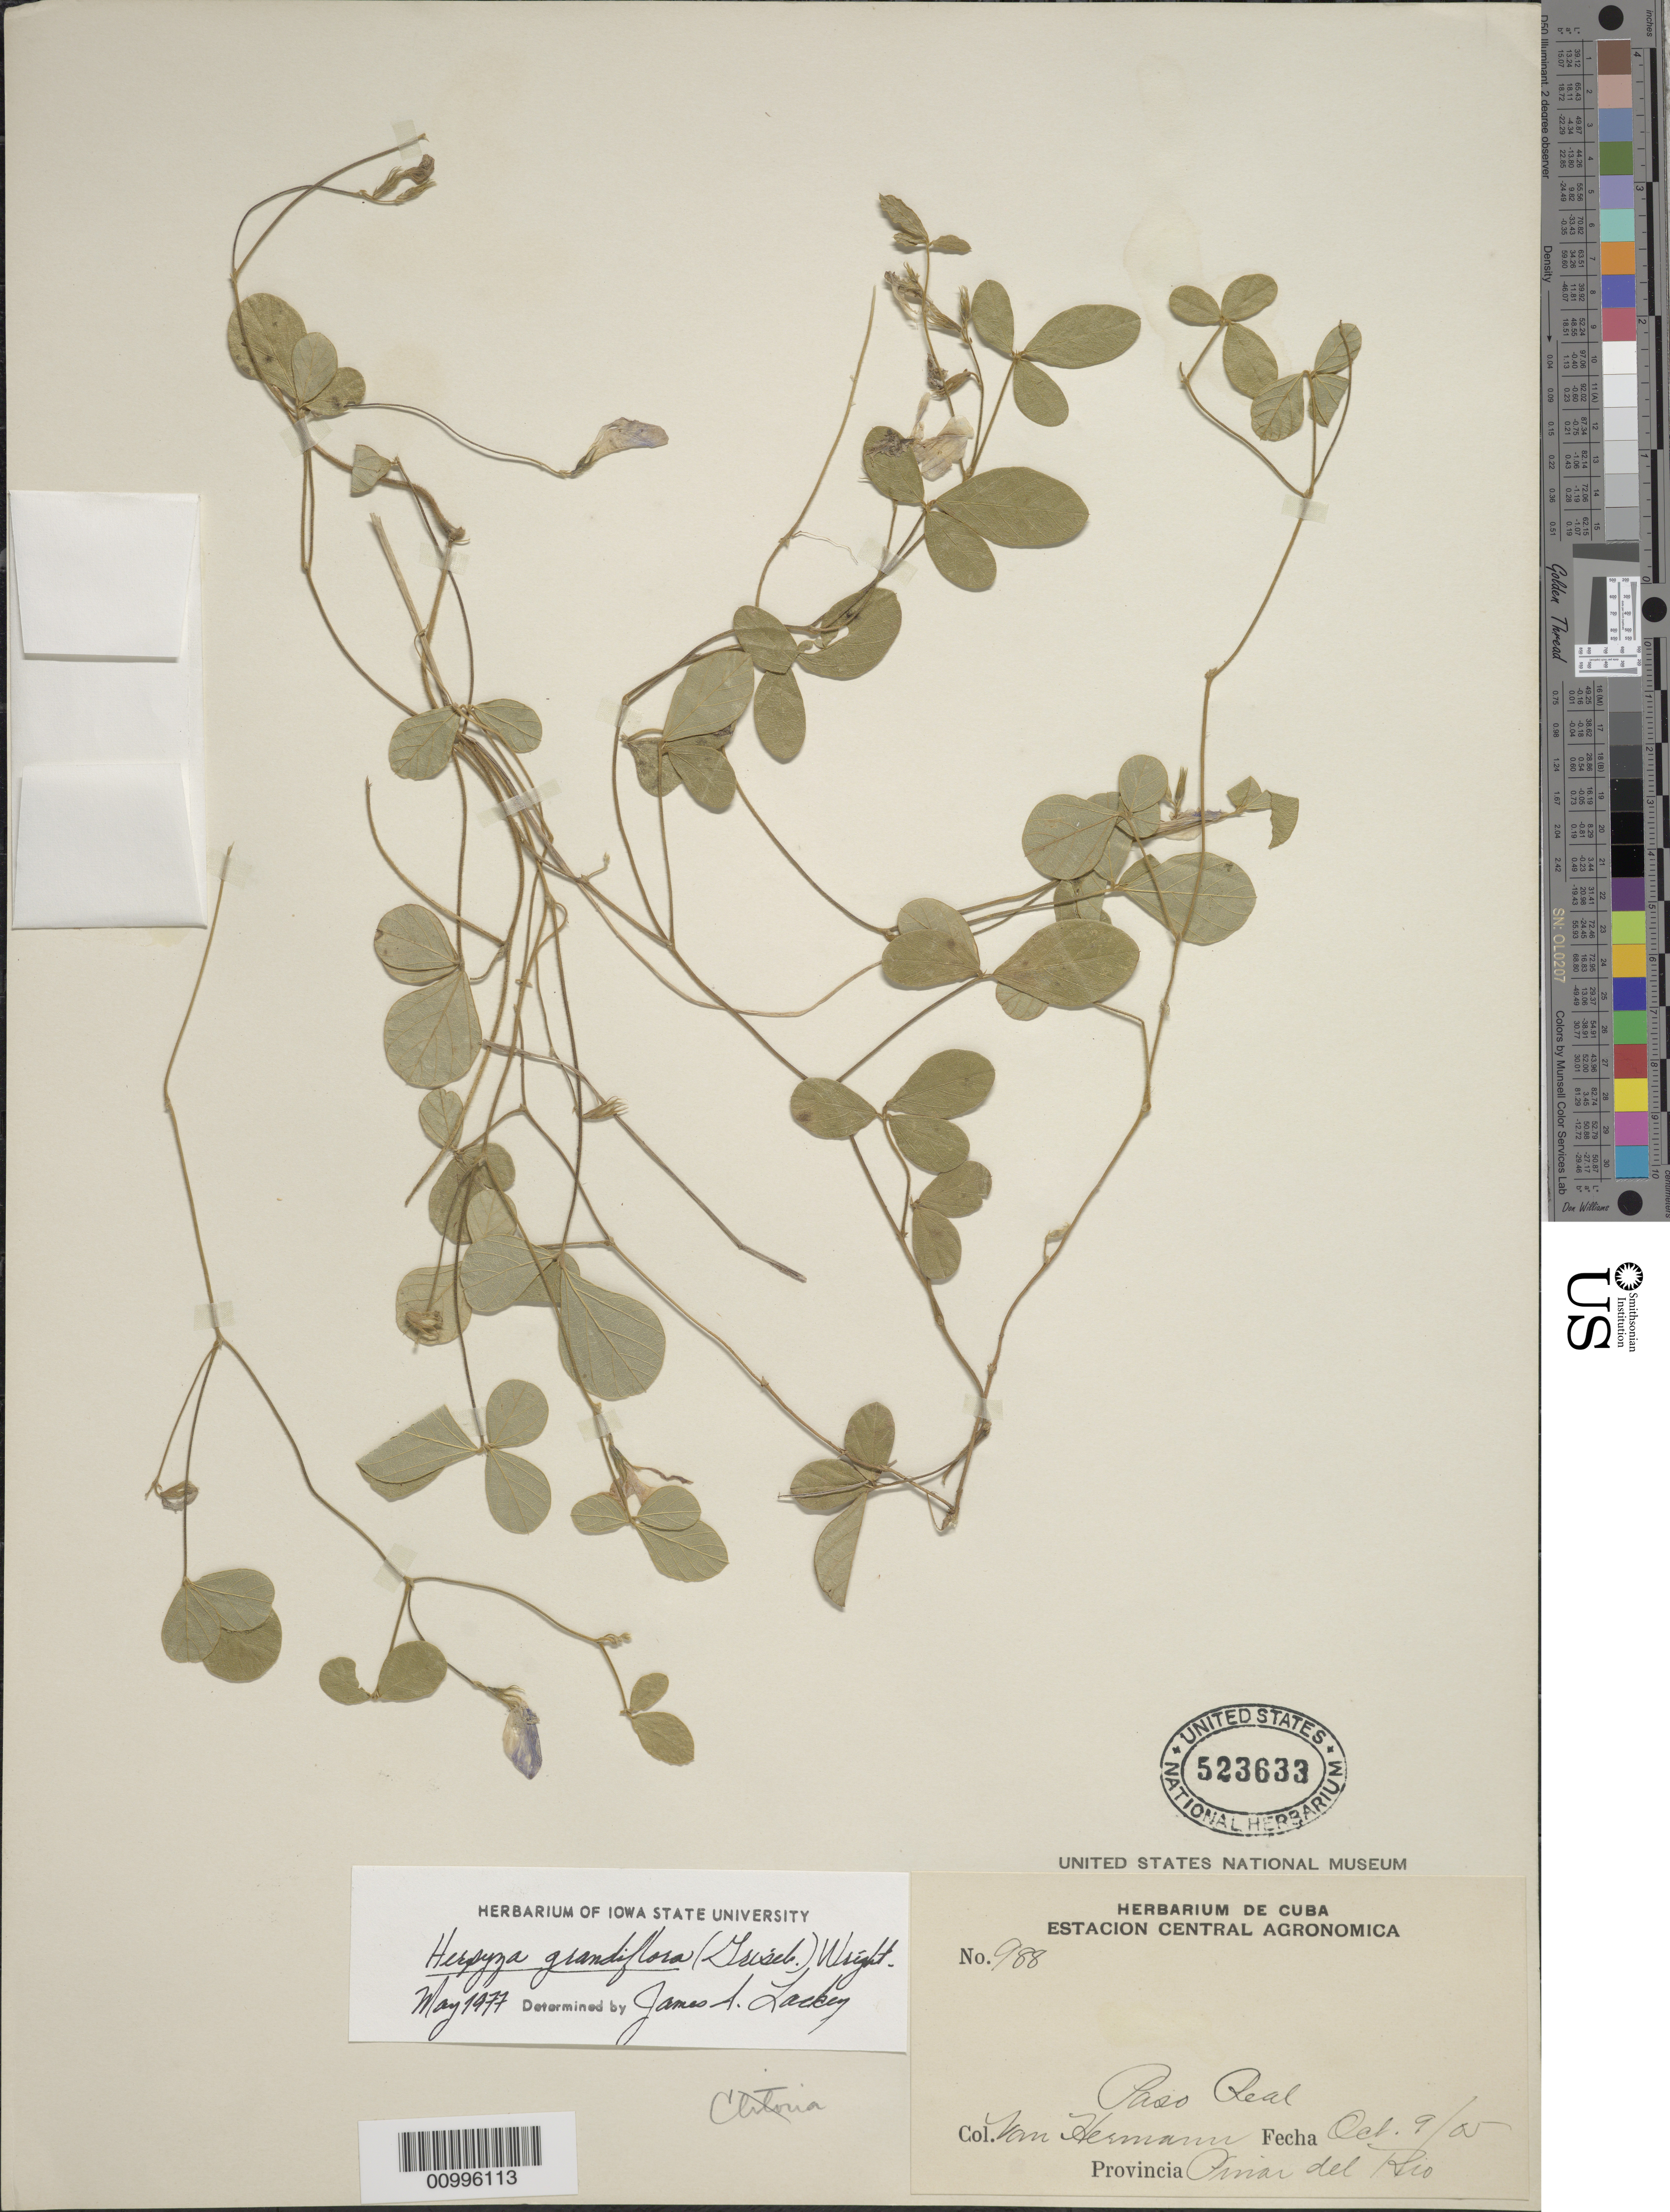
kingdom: Plantae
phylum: Tracheophyta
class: Magnoliopsida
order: Fabales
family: Fabaceae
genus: Herpyza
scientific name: Herpyza grandiflora var. grandiflora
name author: (Griseb.) C. Wright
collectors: V. Hermann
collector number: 988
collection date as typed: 09 Oct 1905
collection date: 1905-10-09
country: Cuba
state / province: Pinar del Rio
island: Cuba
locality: Pinar del Rio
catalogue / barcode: US 523633